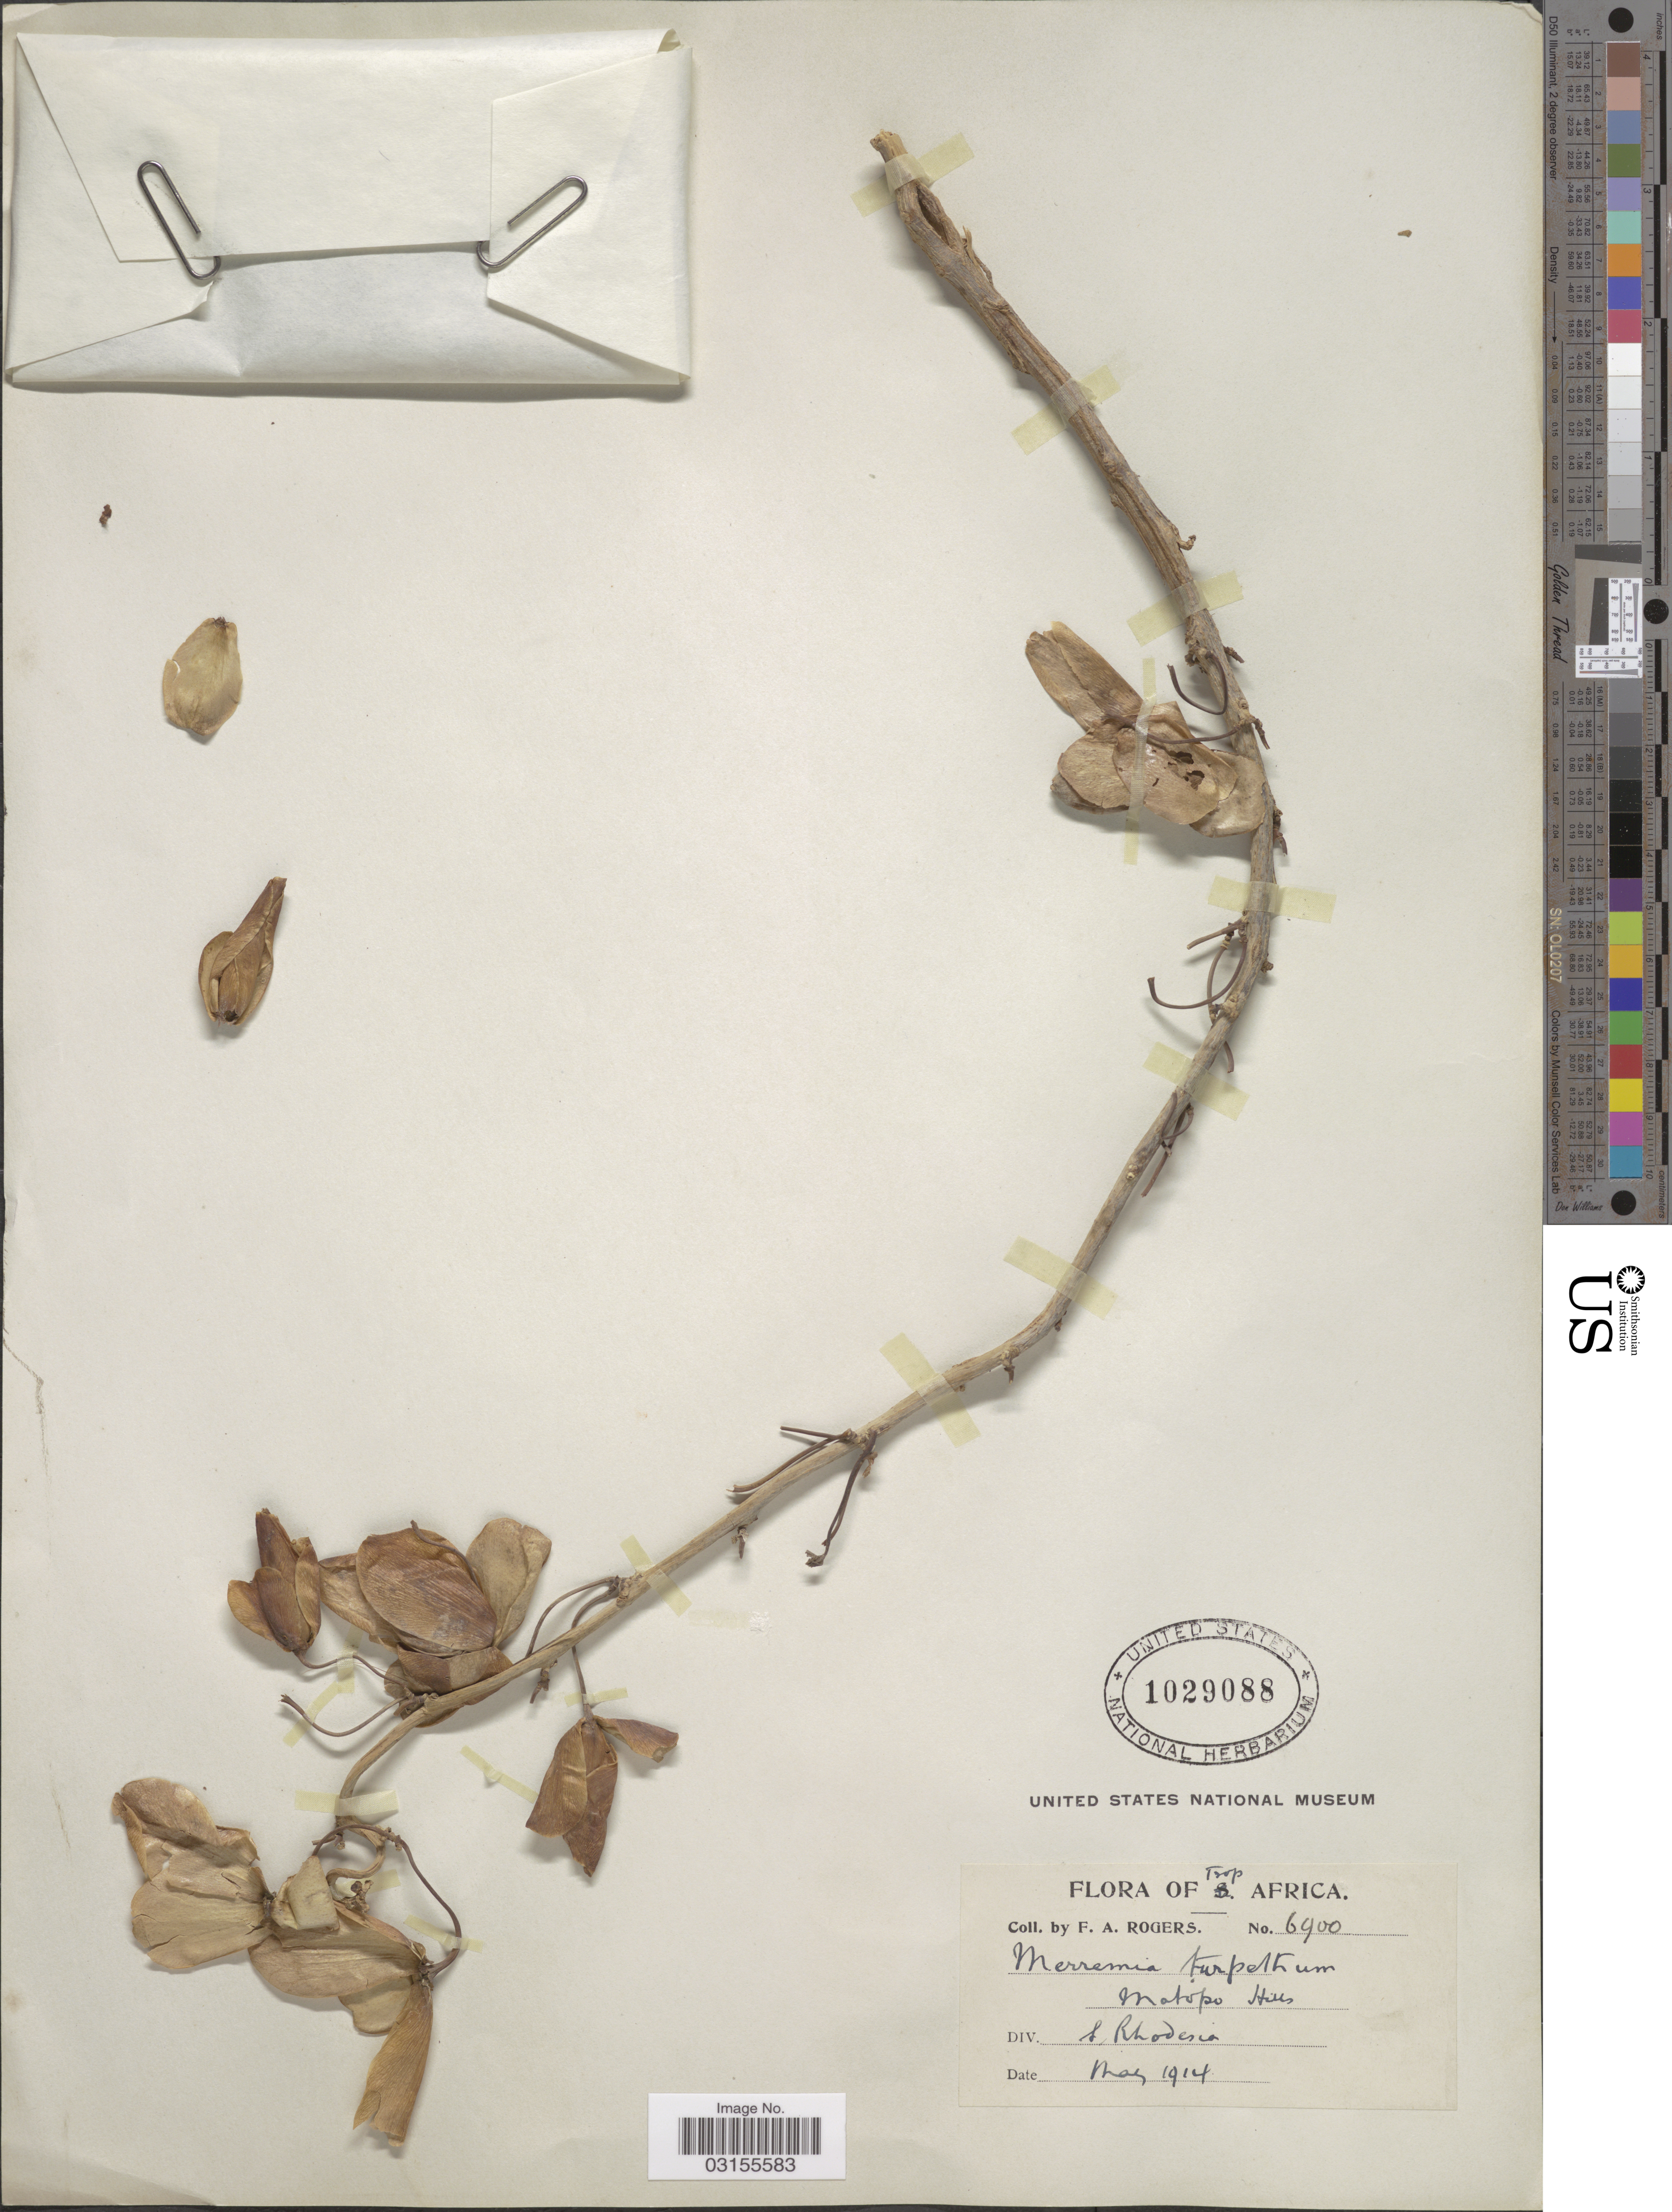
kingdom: Plantae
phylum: Tracheophyta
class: Magnoliopsida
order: Solanales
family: Convolvulaceae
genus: Turbina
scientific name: Turbina stenosiphon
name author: (Hallier f.) A. Meeuse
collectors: F. A. Rogers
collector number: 6900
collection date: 1914-05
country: Zimbabwe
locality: Trop. Africa. S. Rhodesia.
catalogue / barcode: US 1029088